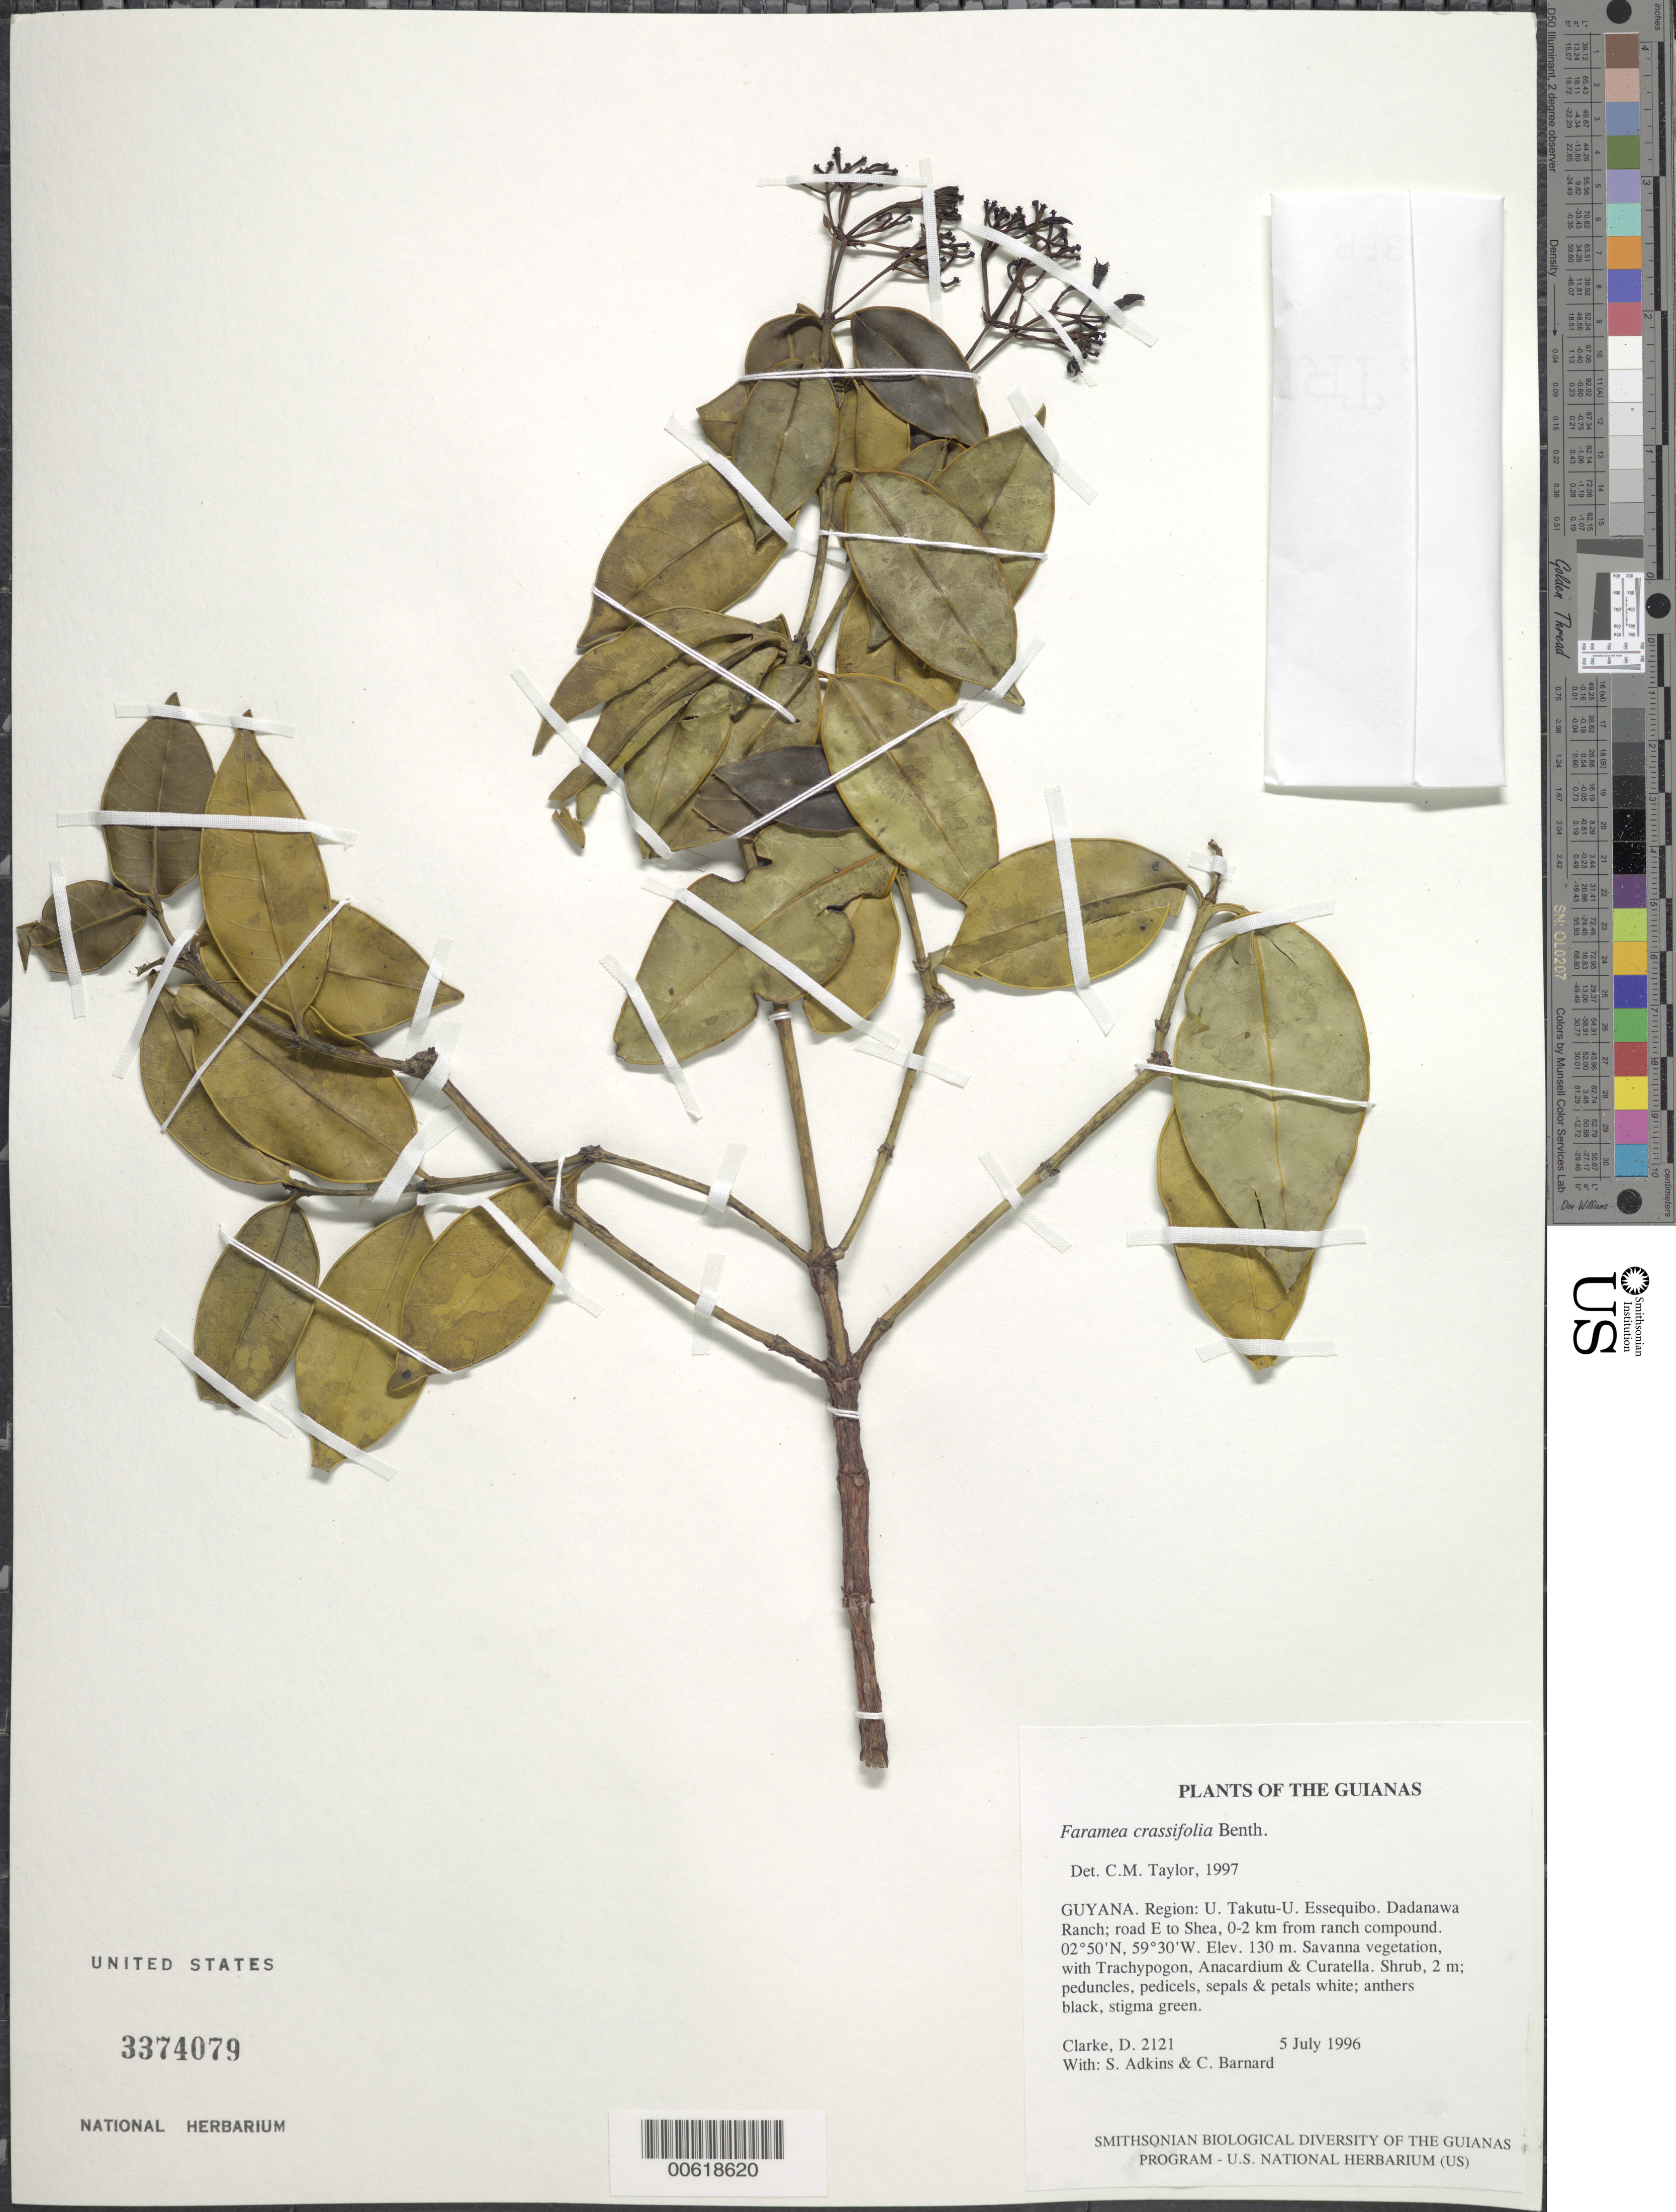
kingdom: Plantae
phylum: Tracheophyta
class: Magnoliopsida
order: Gentianales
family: Rubiaceae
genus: Faramea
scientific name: Faramea crassifolia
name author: Benth.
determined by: Taylor, Charlotte M.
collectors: H. D. Clarke, S. Adkins & C. Bernard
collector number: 2121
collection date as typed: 5 July 1996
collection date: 1996-07-05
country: Guyana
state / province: U. Takutu-U. Essequibo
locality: Dadanawa Ranch; road E to Shea, 0-2 km from ranch compound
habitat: Savanna vegetation, with Trachypogon, Anacardium & Curatella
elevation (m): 130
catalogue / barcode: US 3374079